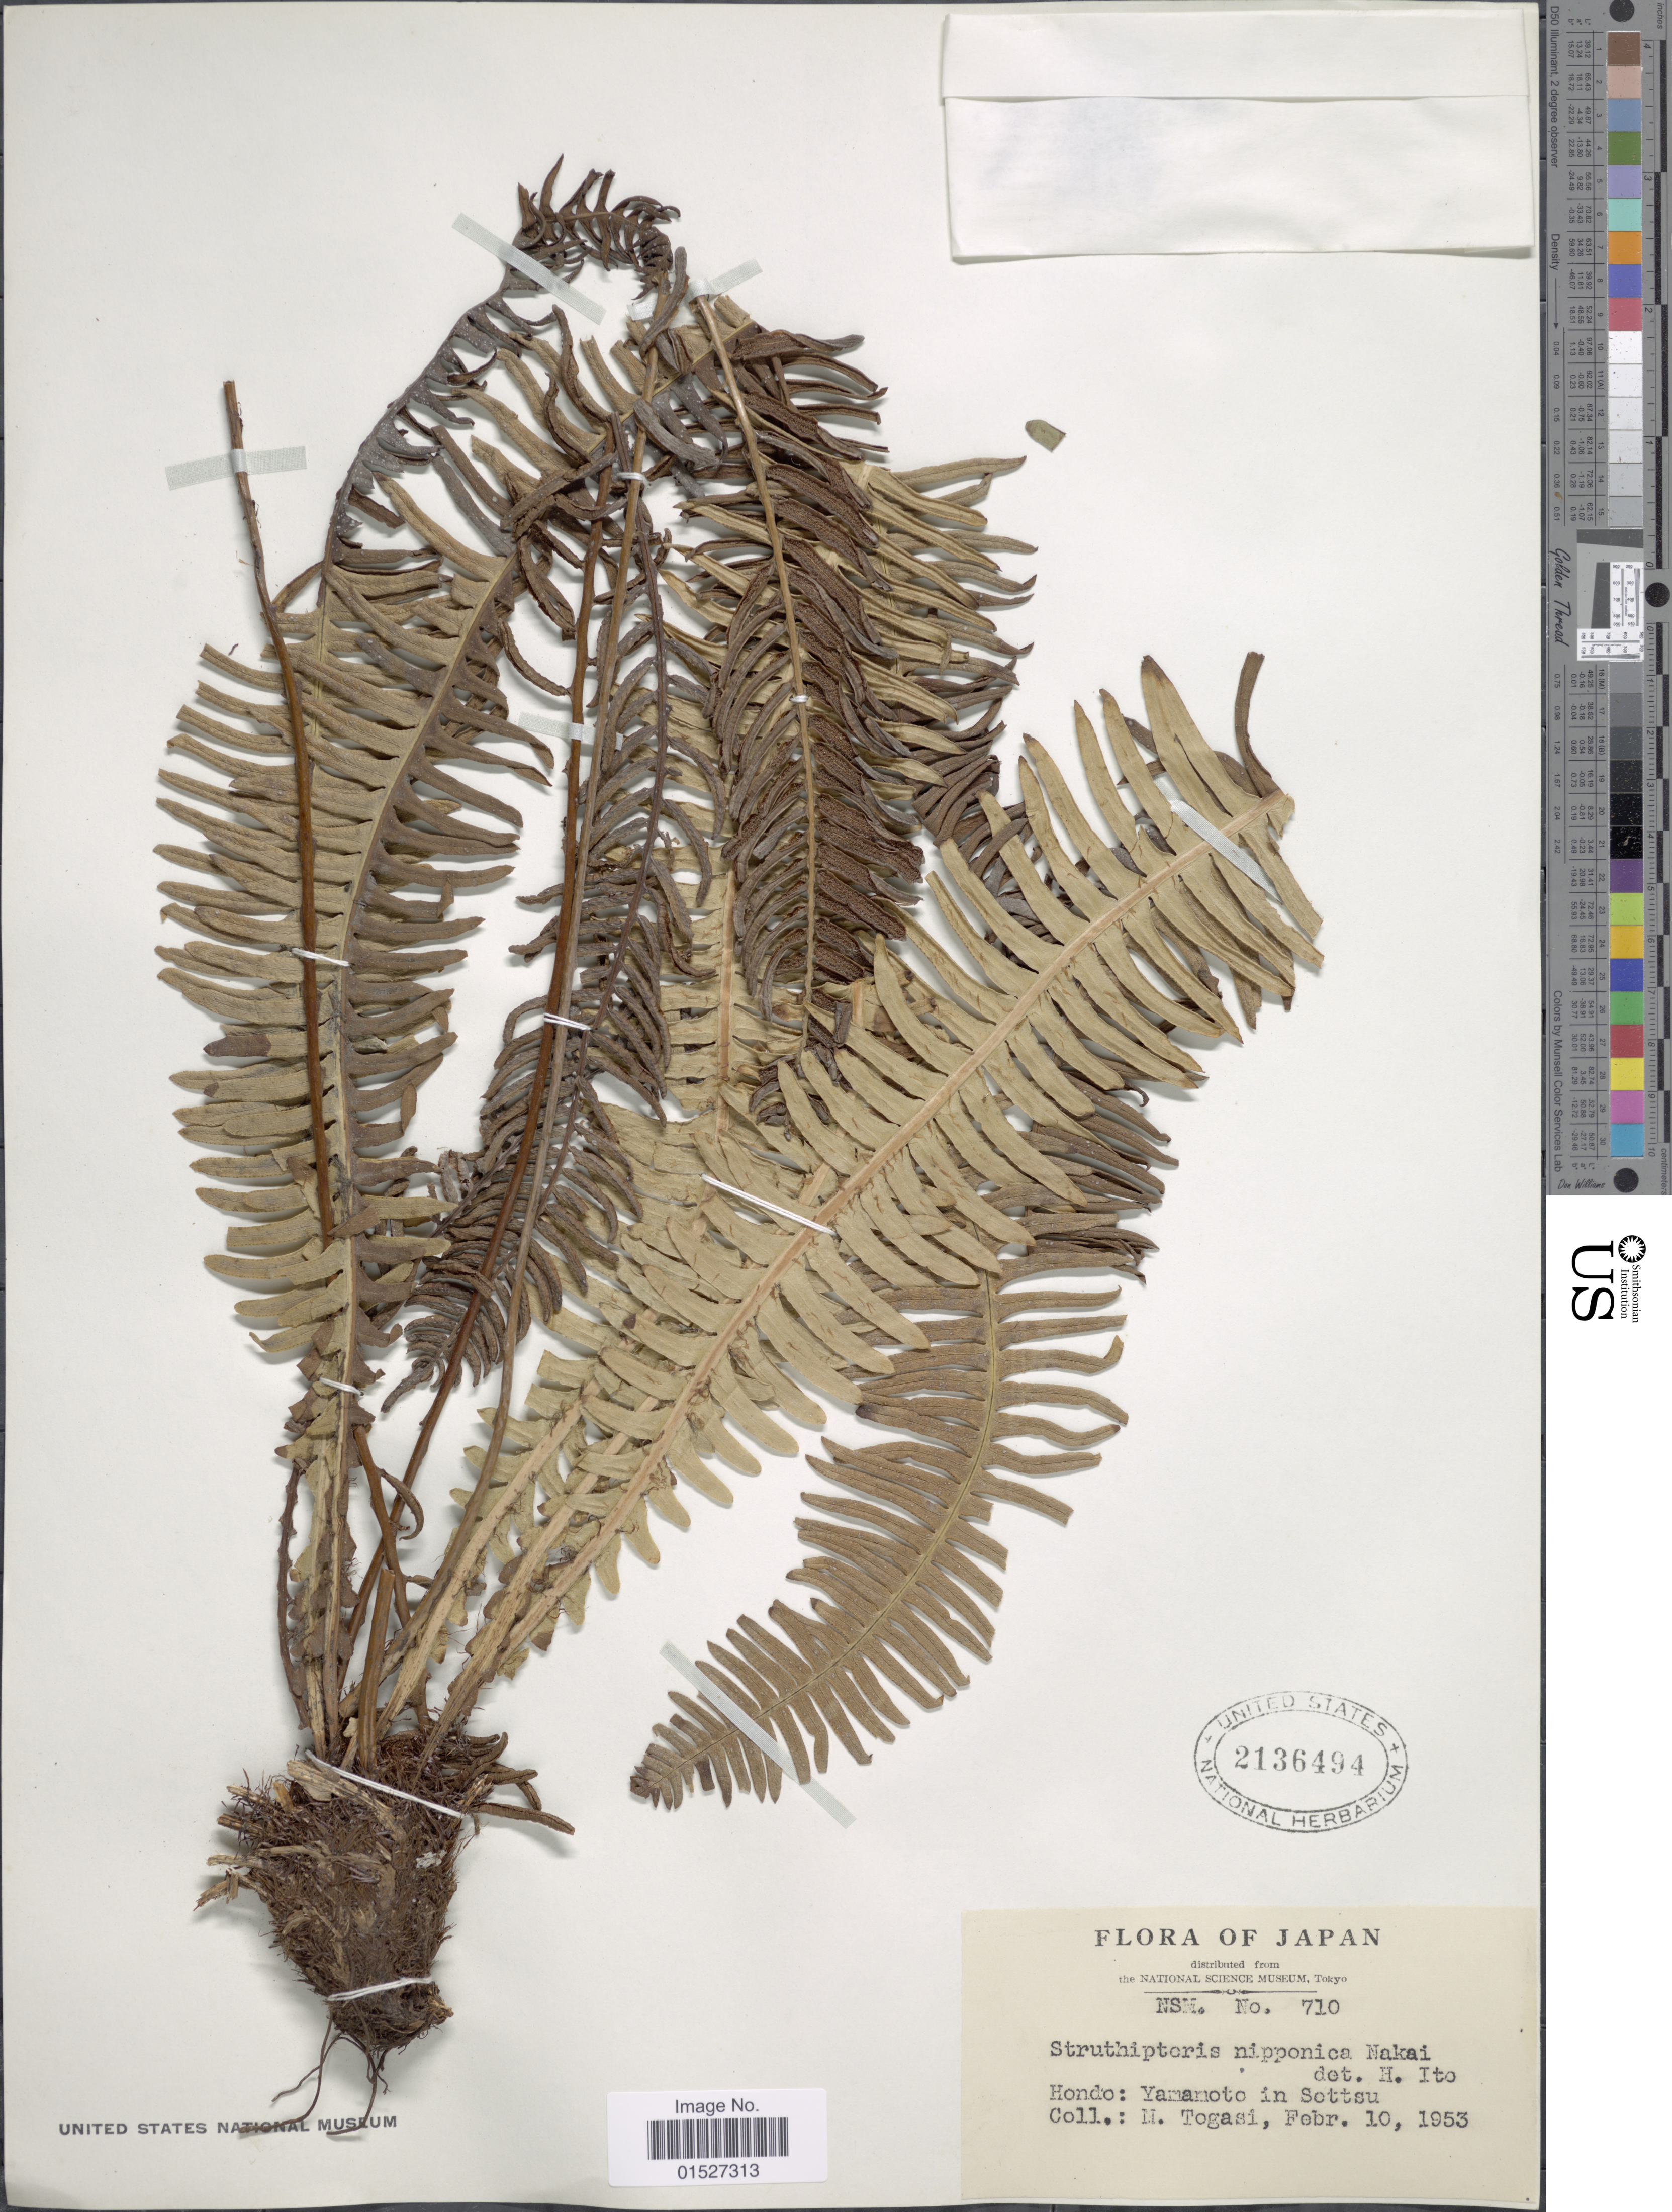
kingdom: Plantae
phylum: Tracheophyta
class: Polypodiopsida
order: Polypodiales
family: Blechnaceae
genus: Blechnum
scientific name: Blechnum nipponicum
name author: (Kunze) Makino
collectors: M. Togashi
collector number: NSM 710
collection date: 1953-02-10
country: Japan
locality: Hondo: Yamamoto in Settsu.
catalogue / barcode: US 2136494